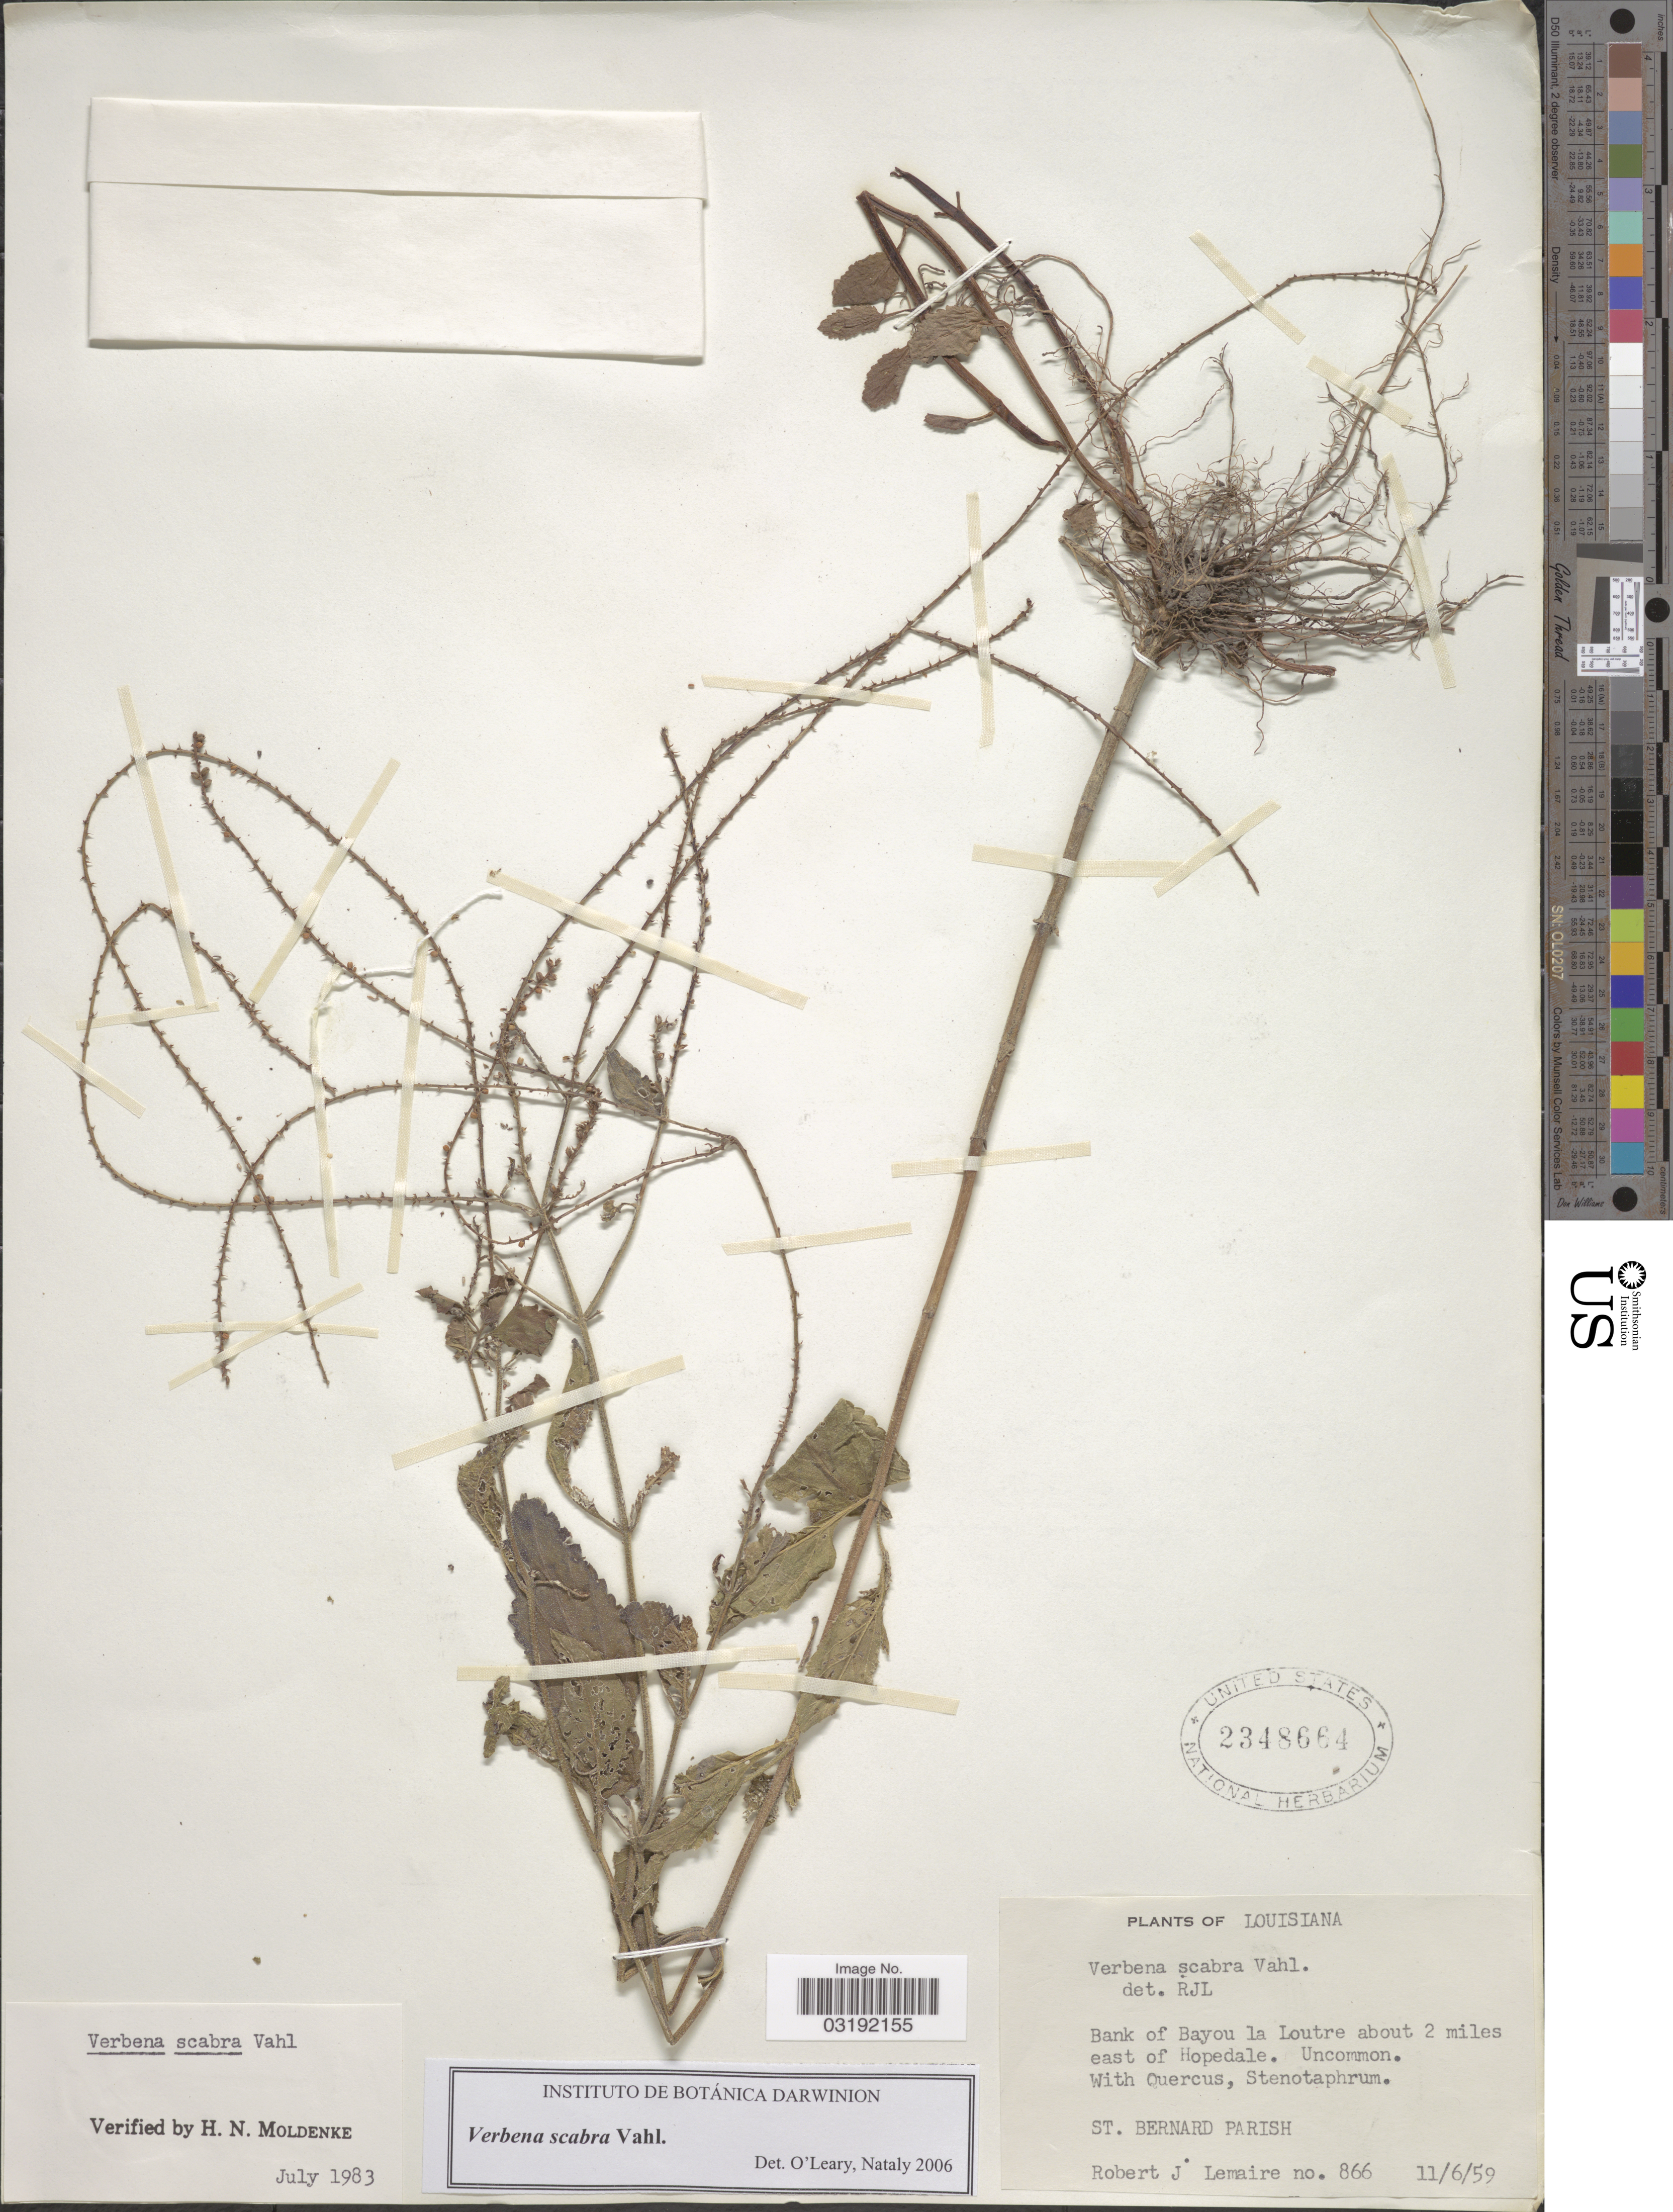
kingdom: Plantae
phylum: Tracheophyta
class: Magnoliopsida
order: Lamiales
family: Verbenaceae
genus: Verbena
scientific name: Verbena scabra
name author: Vahl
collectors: R. J. Lemaire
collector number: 866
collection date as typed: Transcribed d/m/y: 6/11/59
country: United States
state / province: Louisiana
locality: Bank of Bayou la Loutre about 2 miles east of Hopedale. St. Bernard Parish.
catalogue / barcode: US 2348664